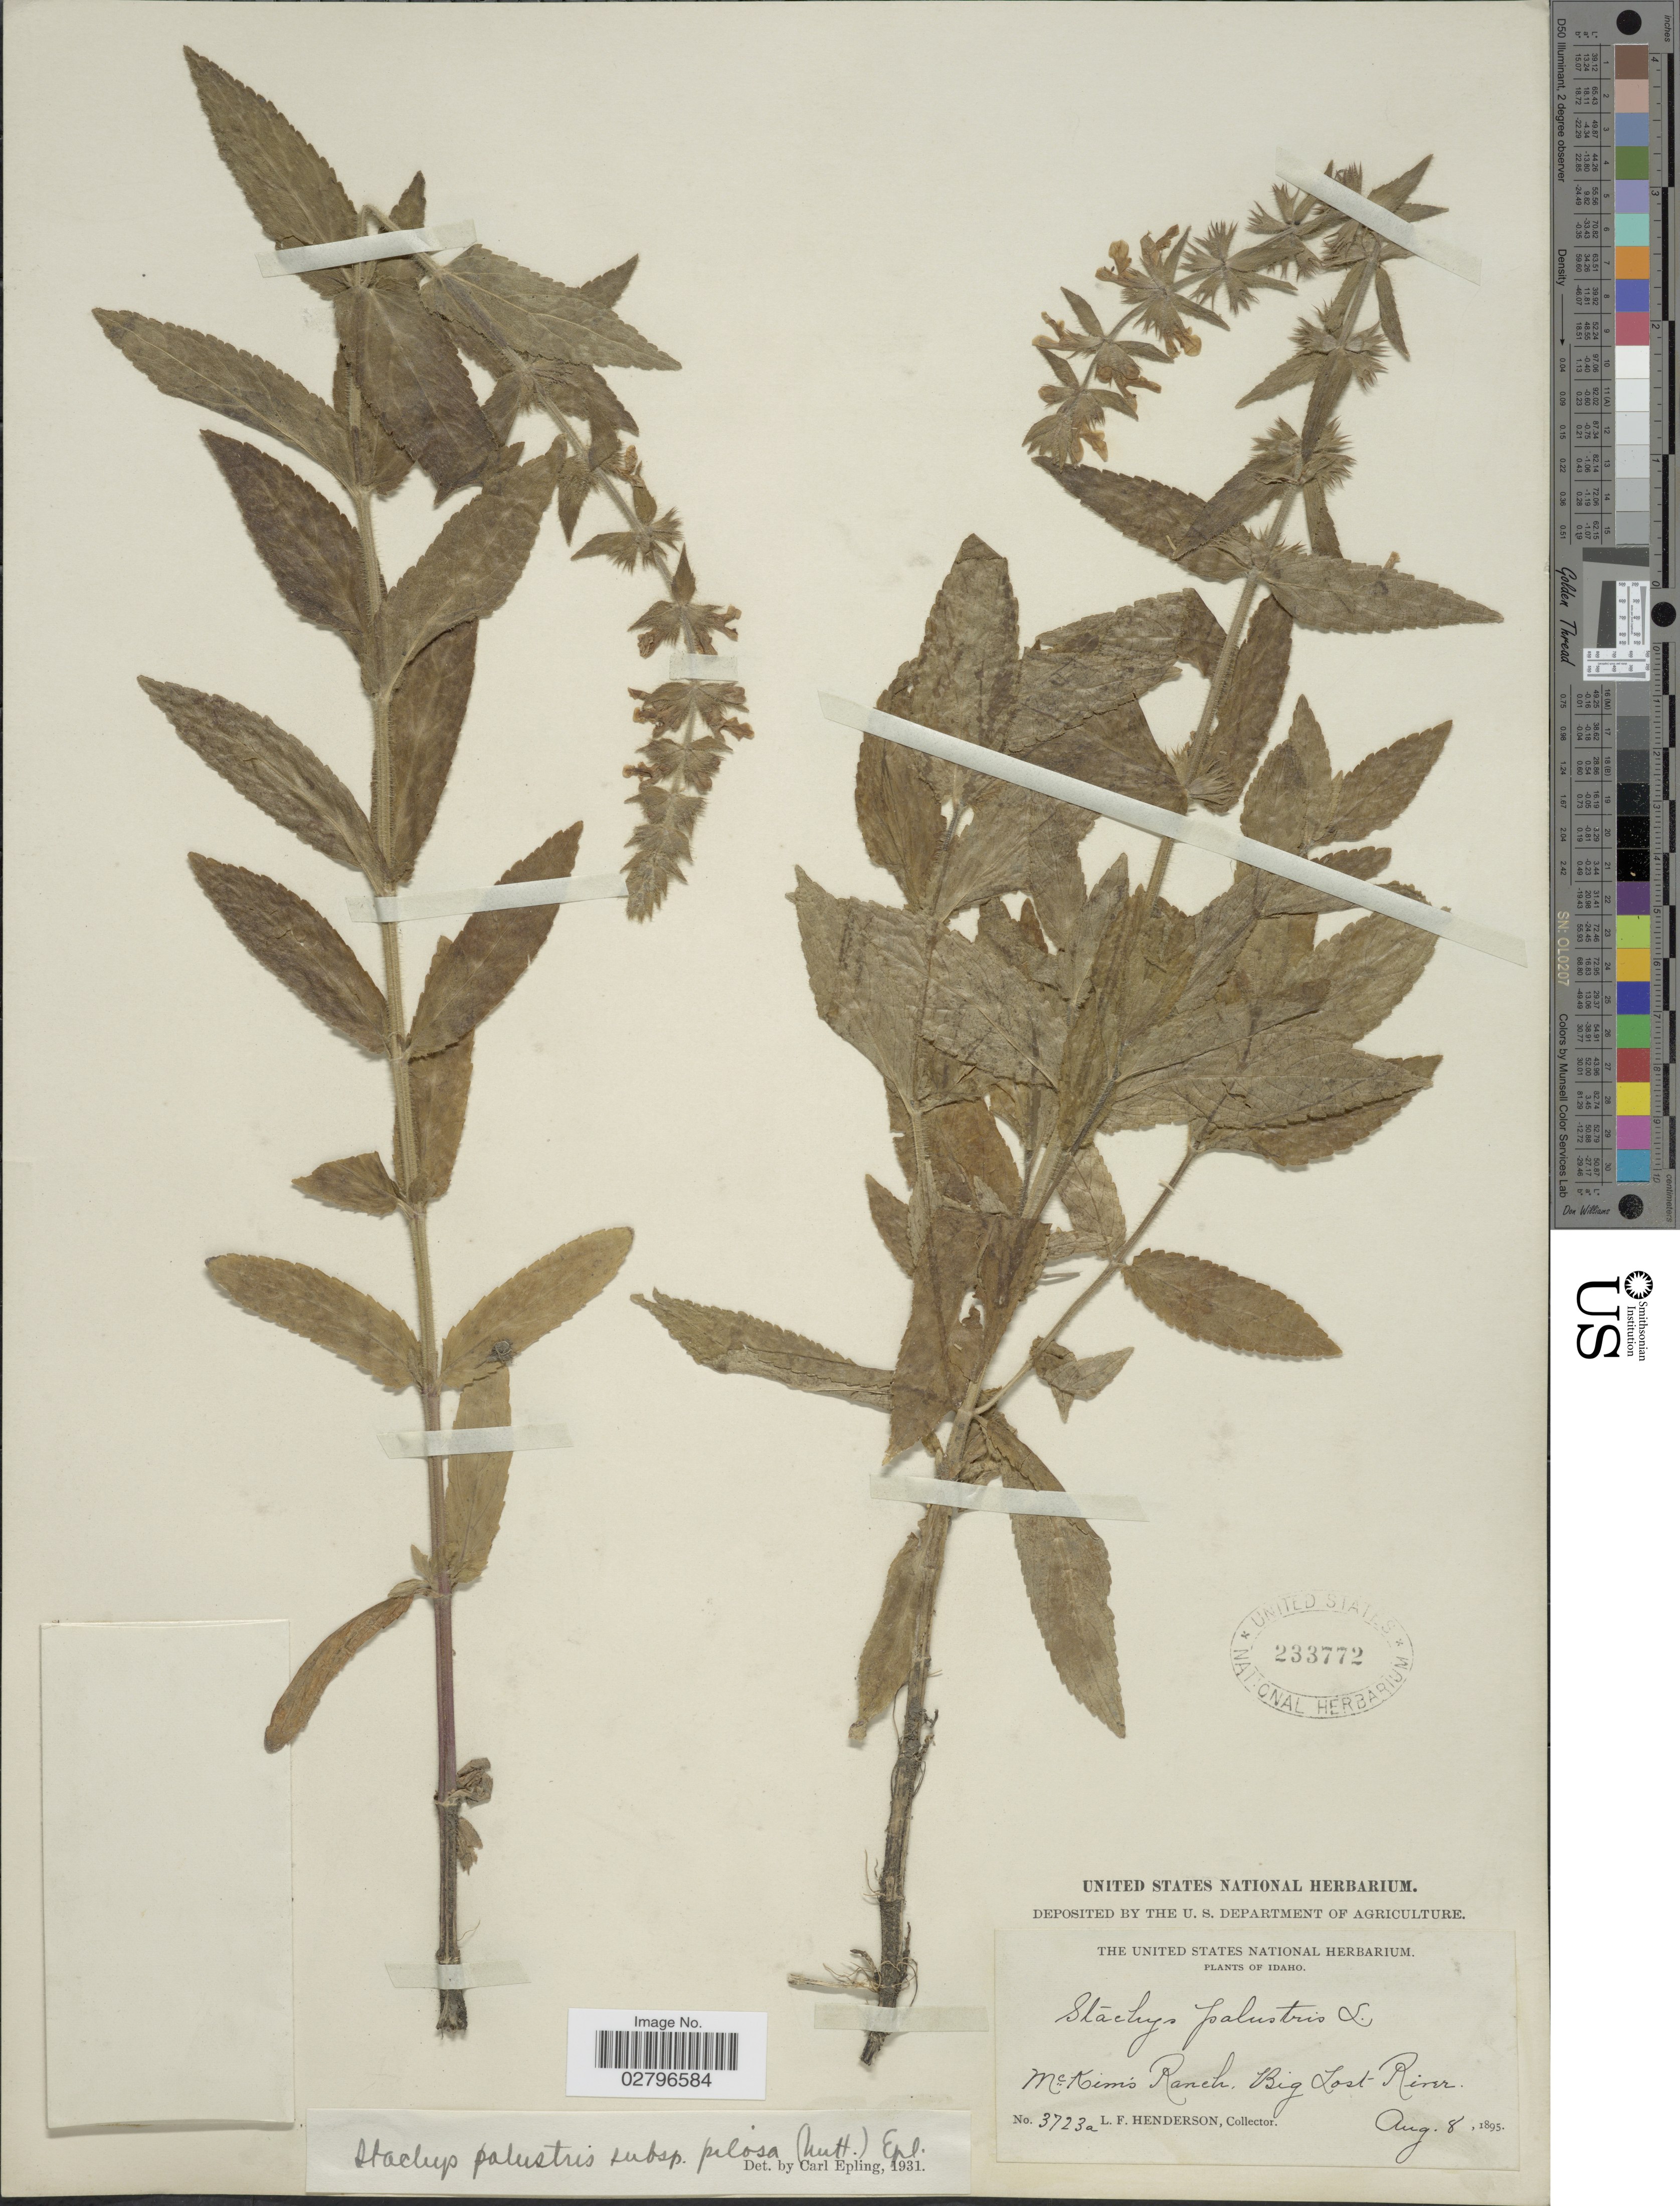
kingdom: Plantae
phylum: Tracheophyta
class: Magnoliopsida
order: Lamiales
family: Lamiaceae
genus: Stachys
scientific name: Stachys pilosa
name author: Nutt.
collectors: L. Henderson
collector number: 3723a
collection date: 1895-08-08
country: United States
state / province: Idaho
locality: Mc.Kim's Ranch, Big Lost River.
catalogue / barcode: US 233772